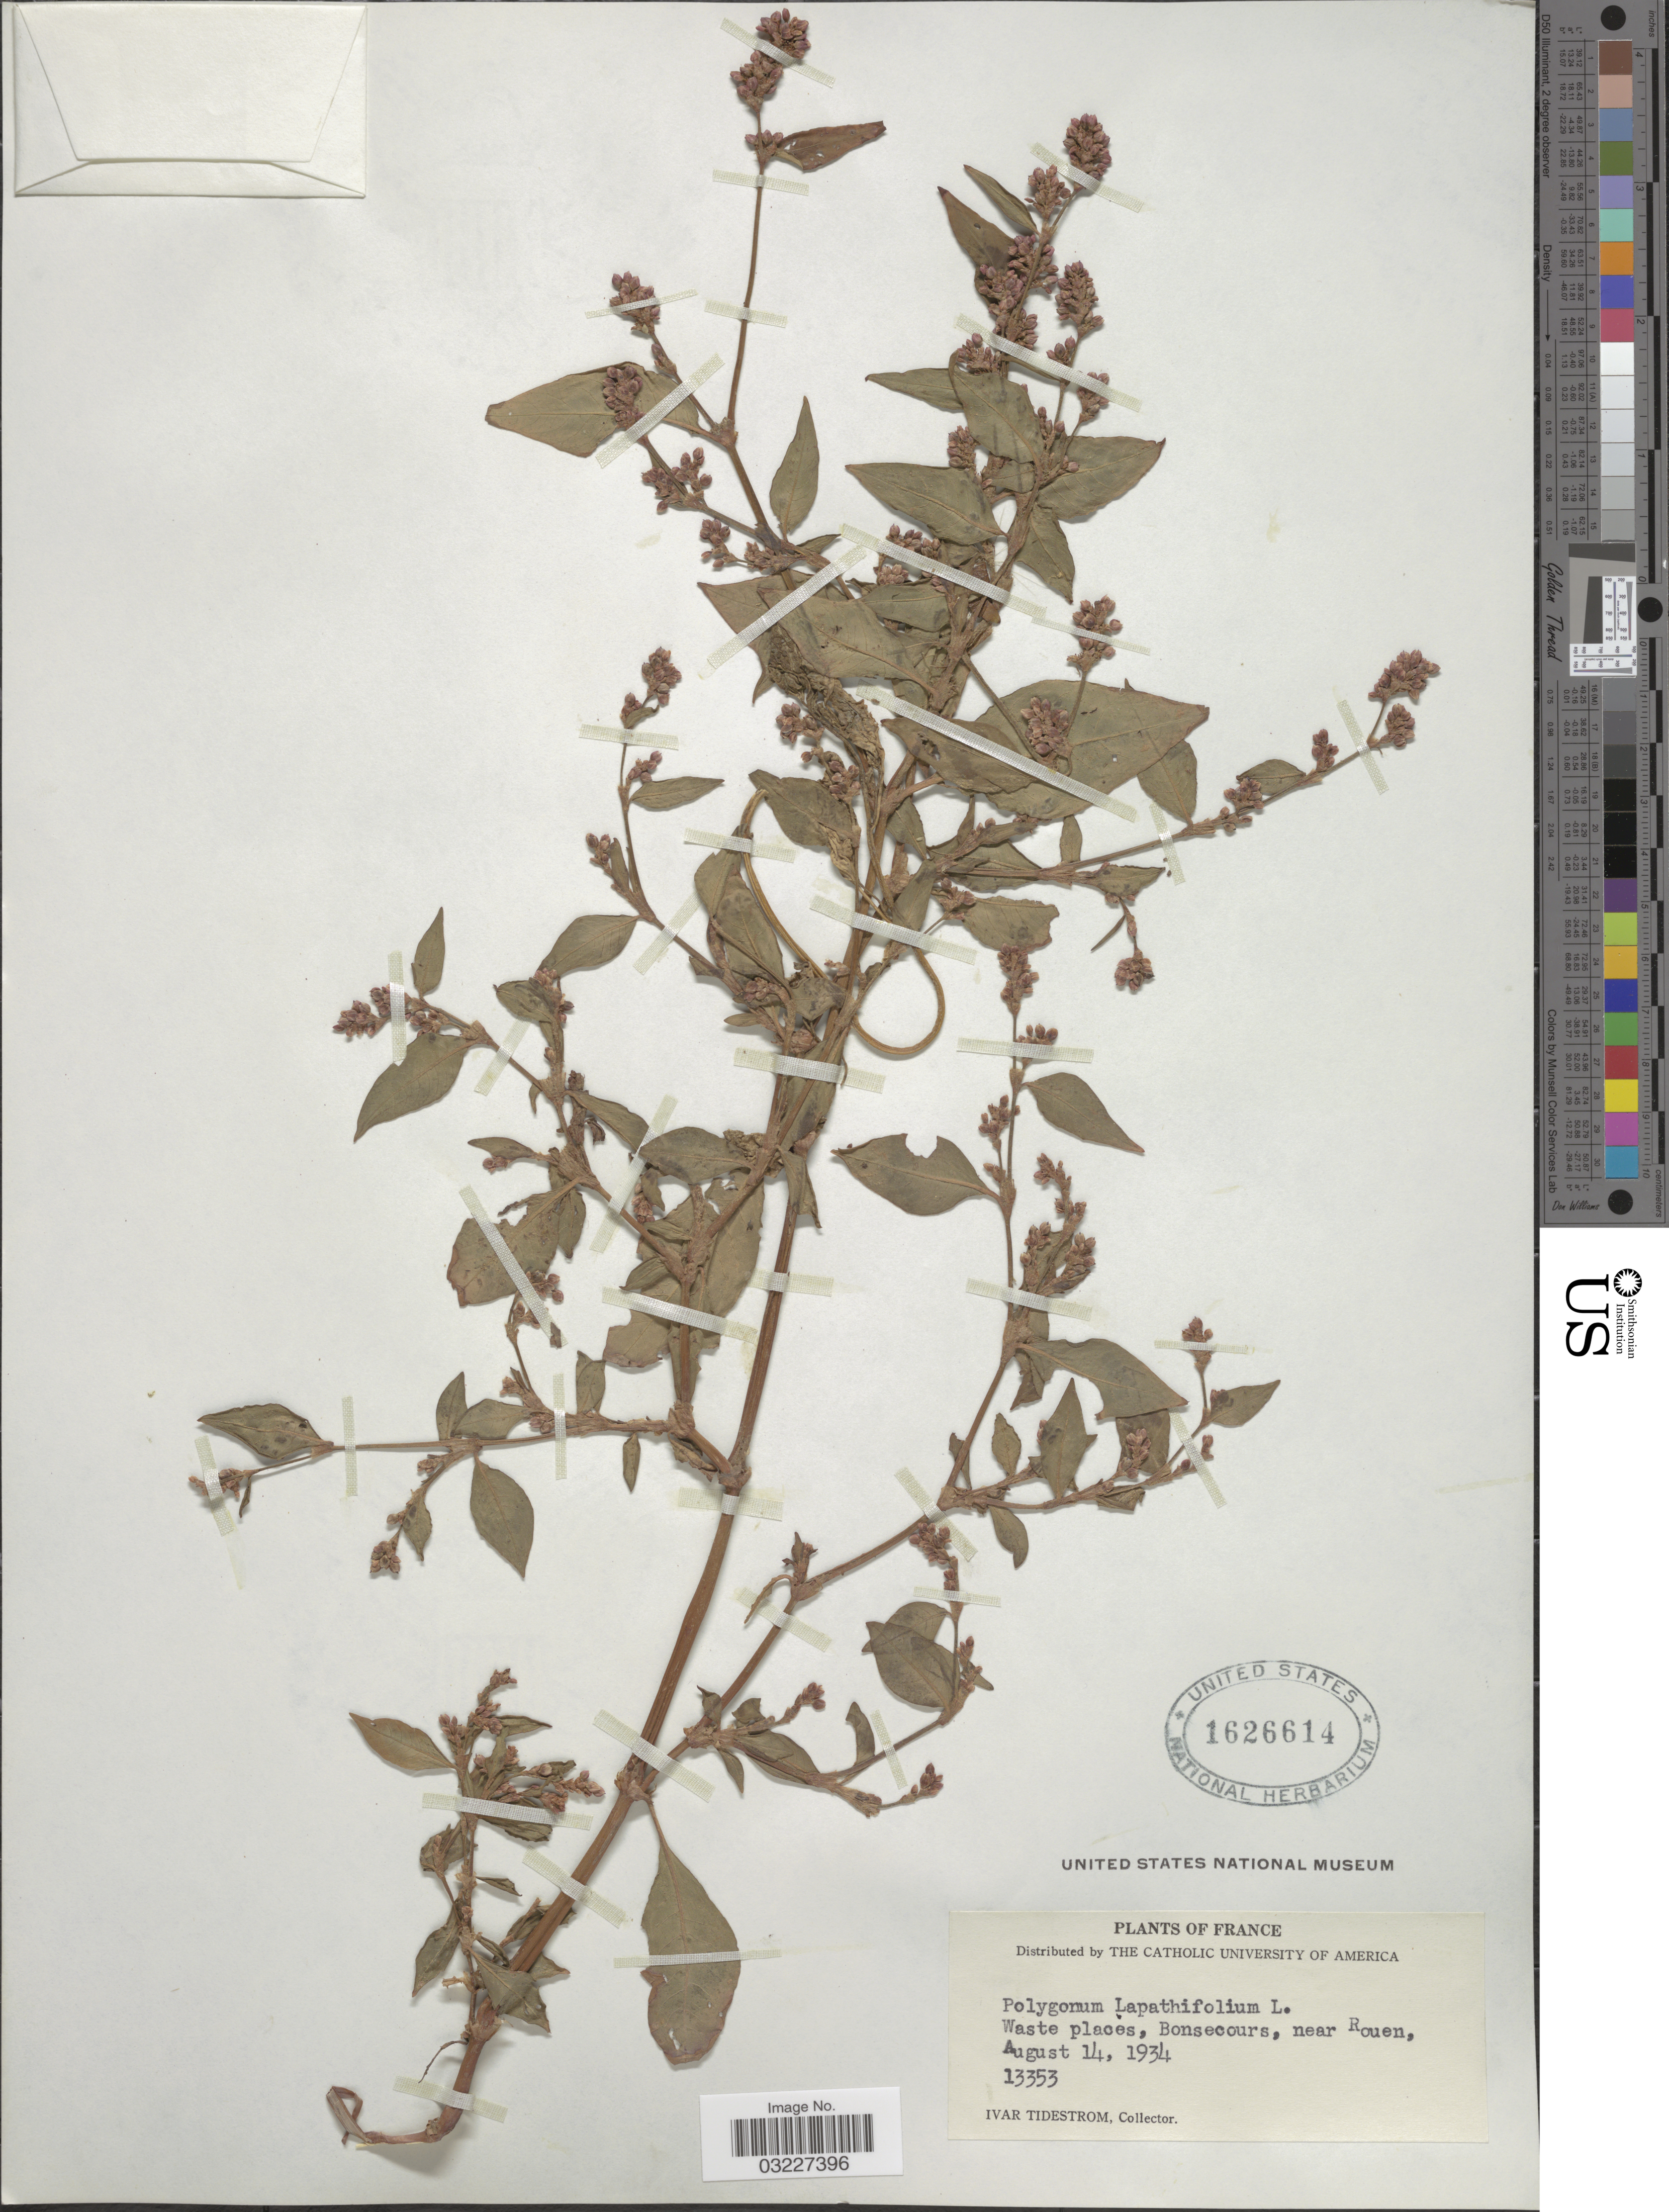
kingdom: Plantae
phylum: Tracheophyta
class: Magnoliopsida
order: Caryophyllales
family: Polygonaceae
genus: Polygonum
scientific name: Polygonum lapathifolium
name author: L.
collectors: I. F. Tidestrom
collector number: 13353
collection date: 1934-08-14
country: France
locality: Waste places, Bonsecours, near Rouen.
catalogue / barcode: US 1626614